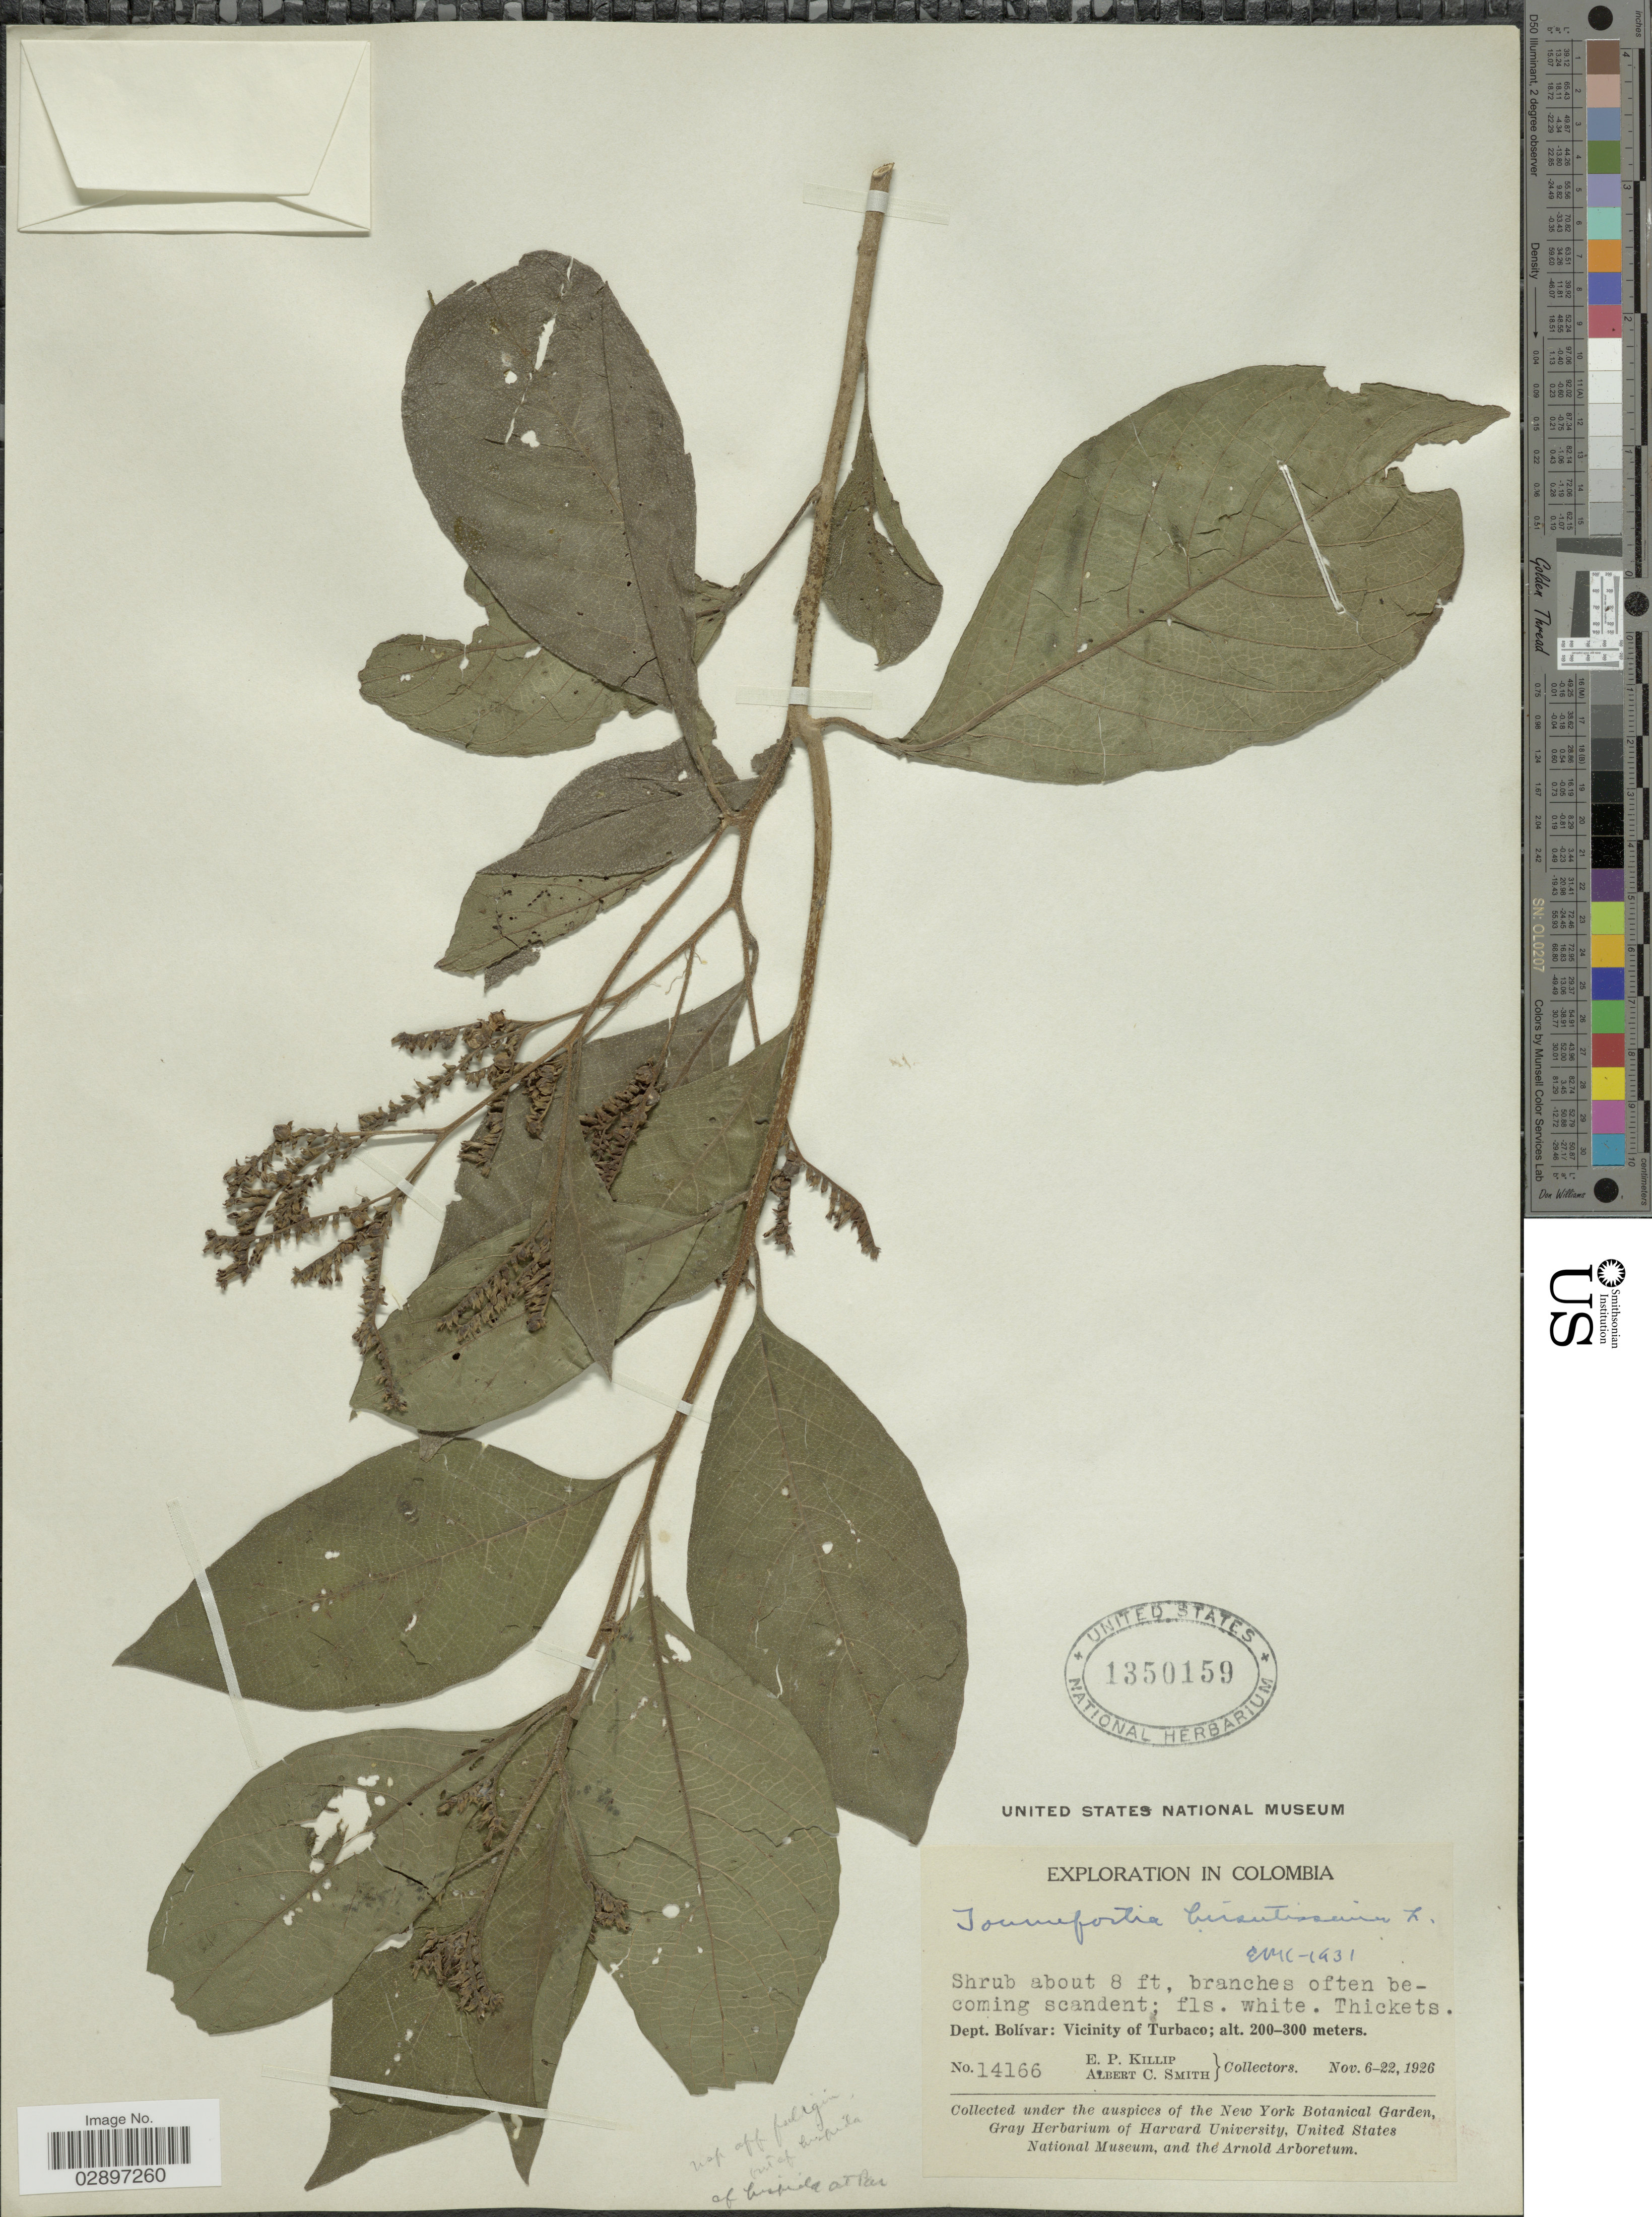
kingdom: Plantae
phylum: Tracheophyta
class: Magnoliopsida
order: Boraginales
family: Heliotropiaceae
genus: Tournefortia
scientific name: Tournefortia hirsutissima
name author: L.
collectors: E. P. Killip & A. C. Smith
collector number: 14166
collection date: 1926-11-06/1926-11-22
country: Colombia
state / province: Bolívar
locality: Dept. Bolívar: Vicinity of Turbaco.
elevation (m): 200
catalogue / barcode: US 1350159